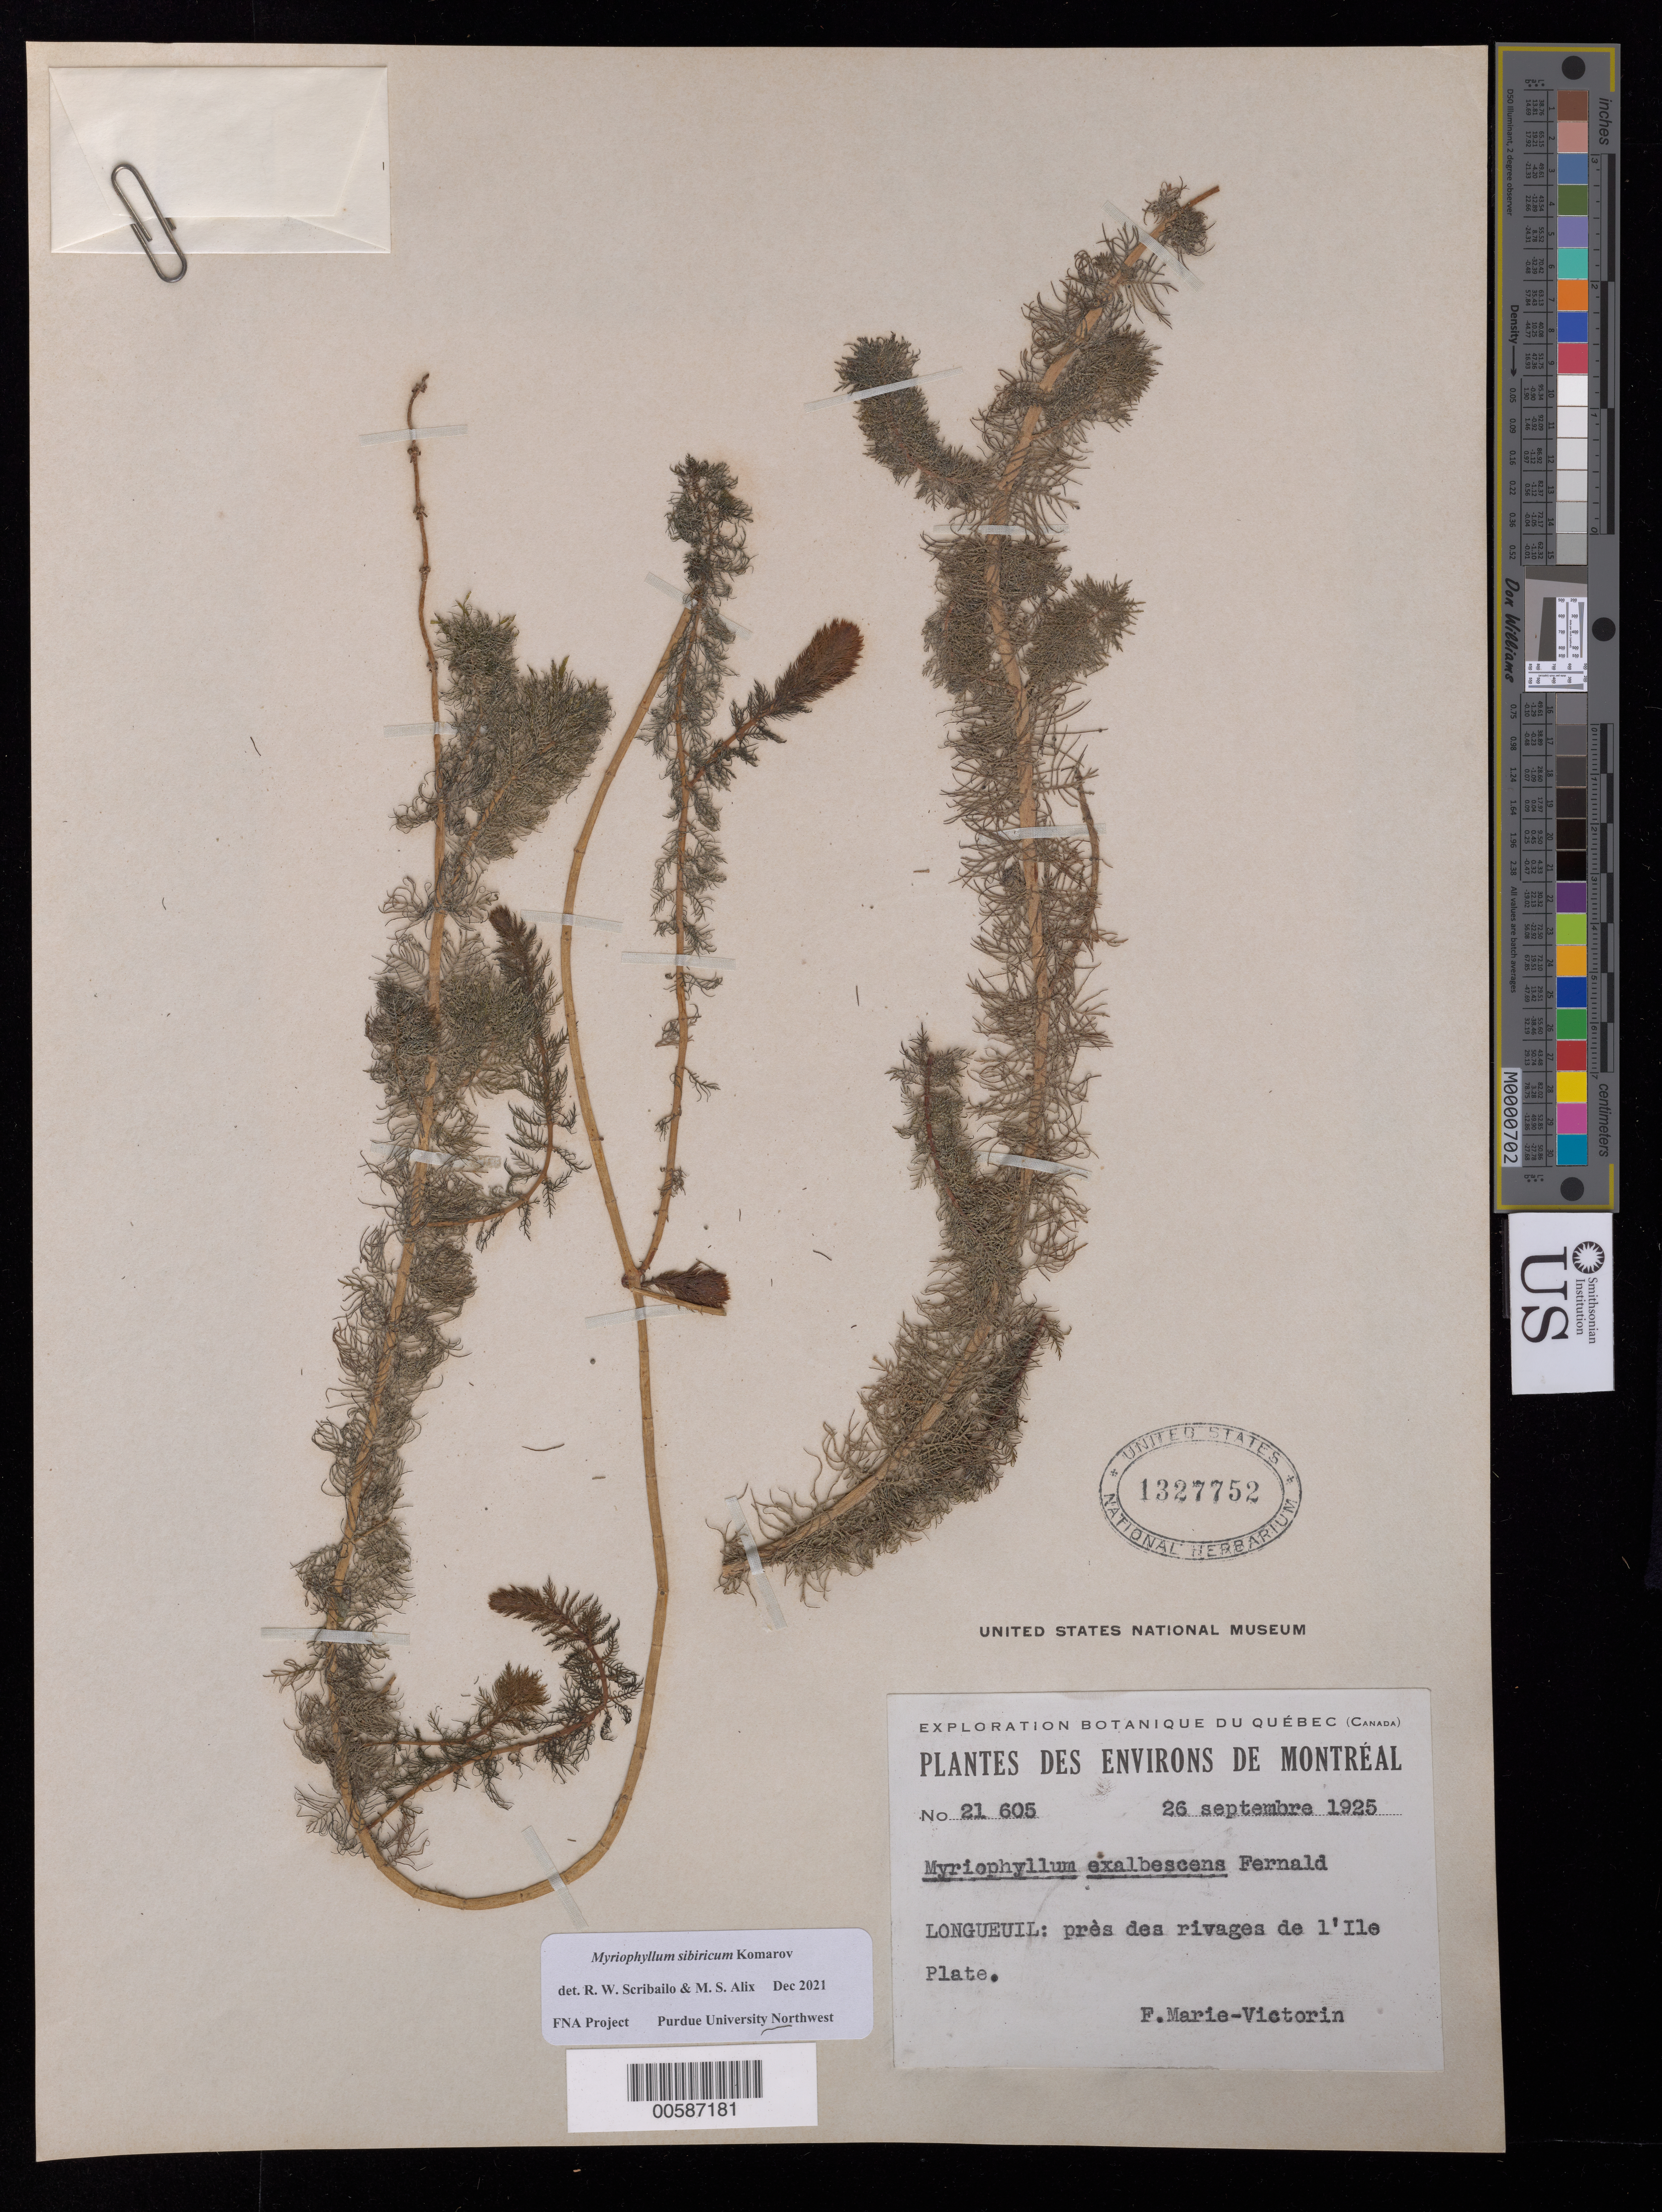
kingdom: Plantae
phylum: Tracheophyta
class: Magnoliopsida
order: Saxifragales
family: Haloragaceae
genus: Myriophyllum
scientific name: Myriophyllum sibiricum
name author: Kom.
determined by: Scribailo, R. W.; Alix, M. S.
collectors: Fr. Marie-Victorin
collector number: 21605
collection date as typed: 26 Sep 1925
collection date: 1925-09-26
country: Canada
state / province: Quebec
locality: Longueuil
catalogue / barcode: US 1327752